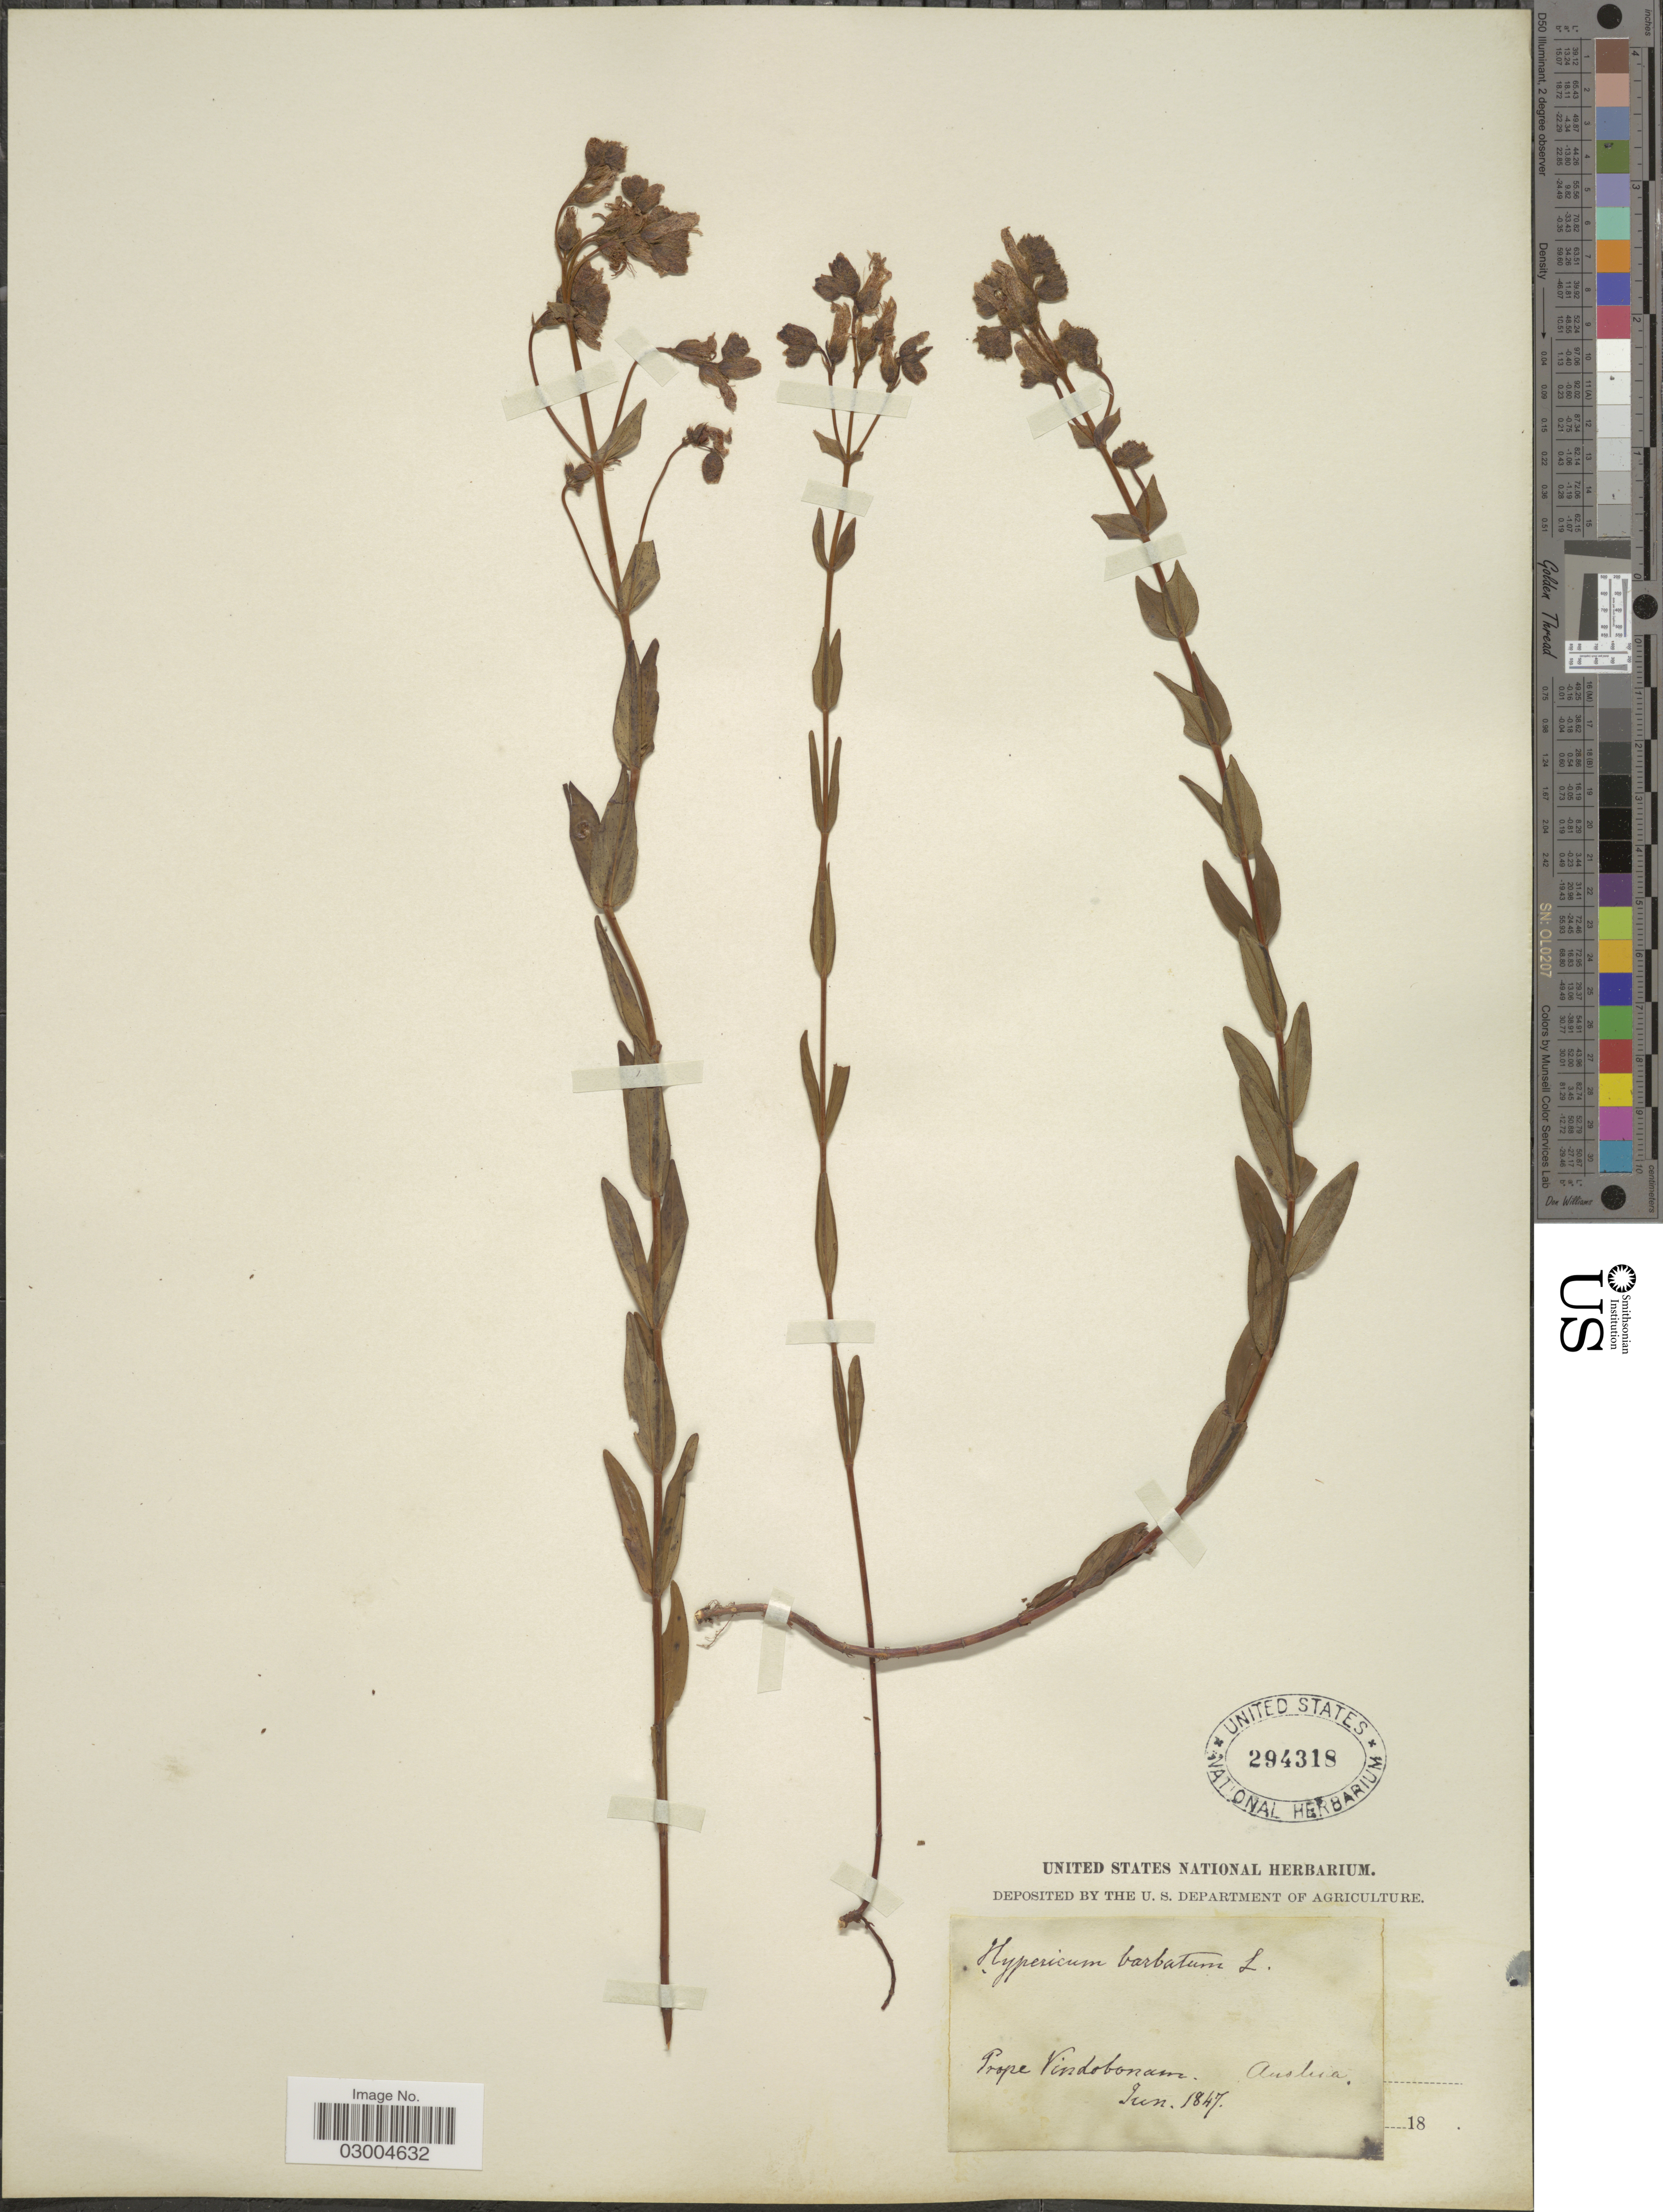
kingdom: Plantae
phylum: Tracheophyta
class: Magnoliopsida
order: Malpighiales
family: Hypericaceae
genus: Hypericum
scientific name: Hypericum barbatum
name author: Jacq.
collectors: ex herb. United States National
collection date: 1847-06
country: Austria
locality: Prope Vindobonam.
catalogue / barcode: US 294318